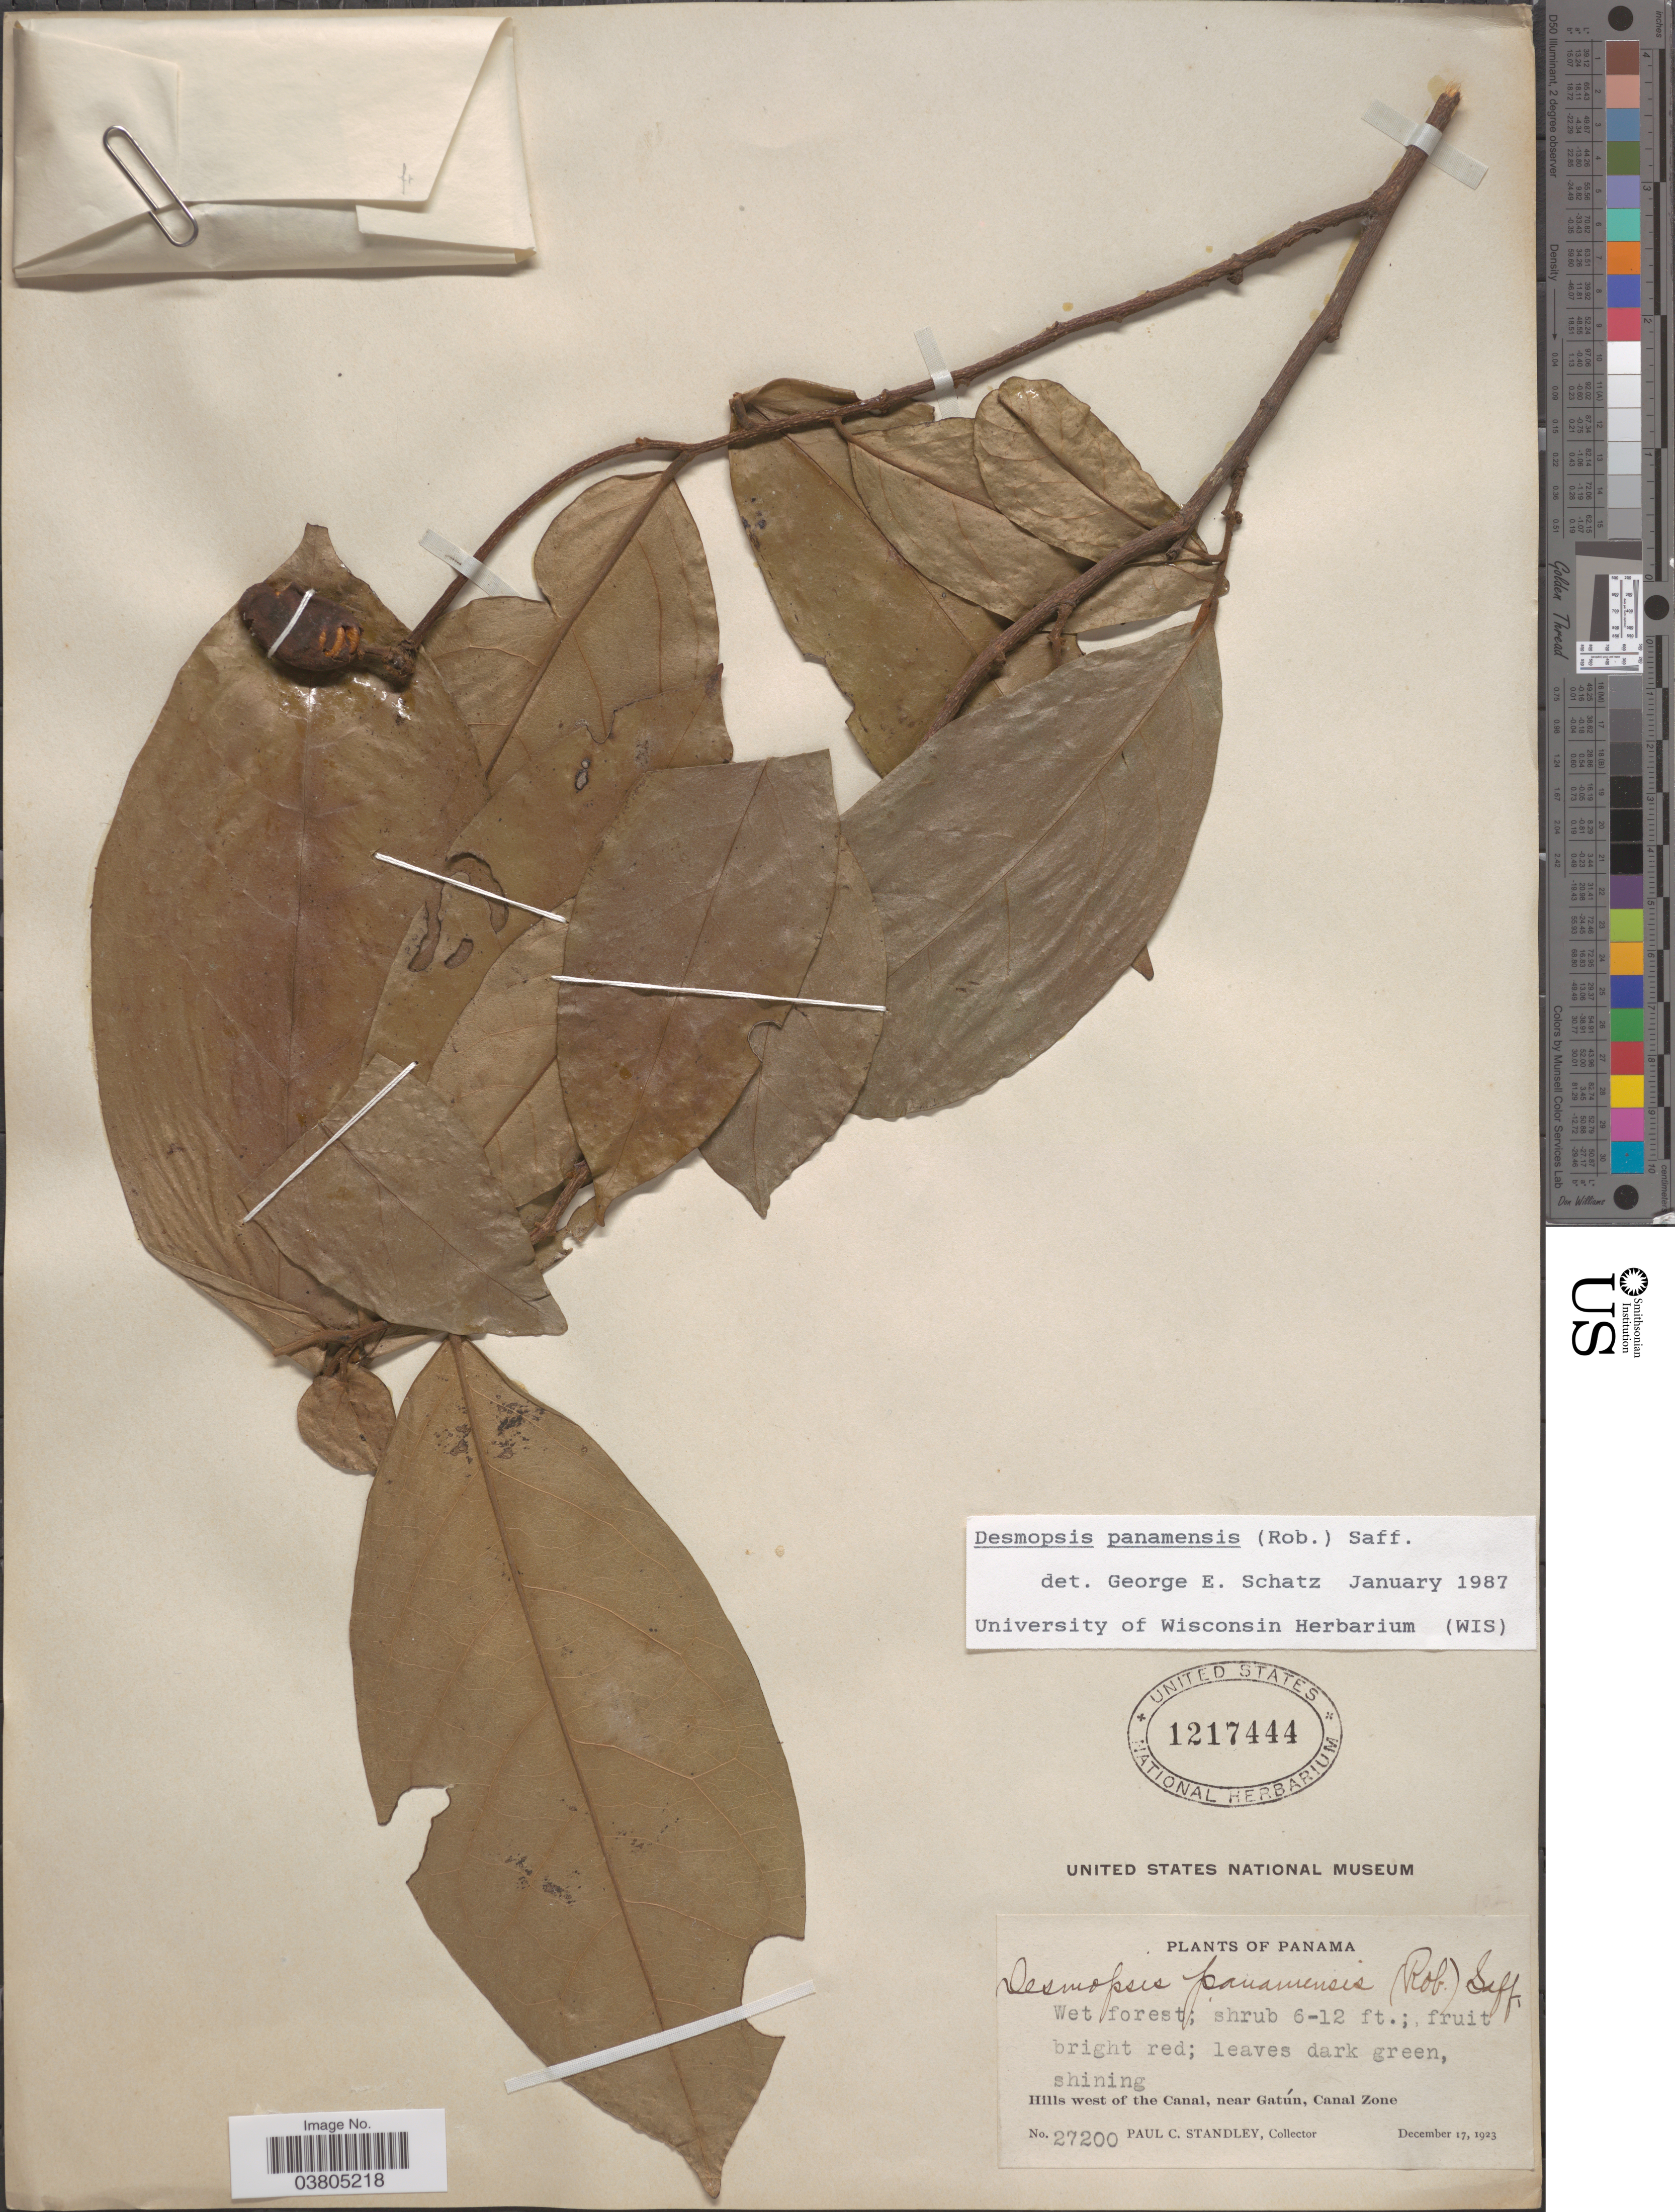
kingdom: Plantae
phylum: Tracheophyta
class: Magnoliopsida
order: Magnoliales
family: Annonaceae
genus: Desmopsis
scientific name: Desmopsis panamensis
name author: (B.L. Rob.) Saff.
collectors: P. C. Standley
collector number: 27200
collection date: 1923-12-17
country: Panama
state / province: Colón / Panamá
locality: Hills west of the Canal, near Gatún, Canal Zone.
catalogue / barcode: US 1217444